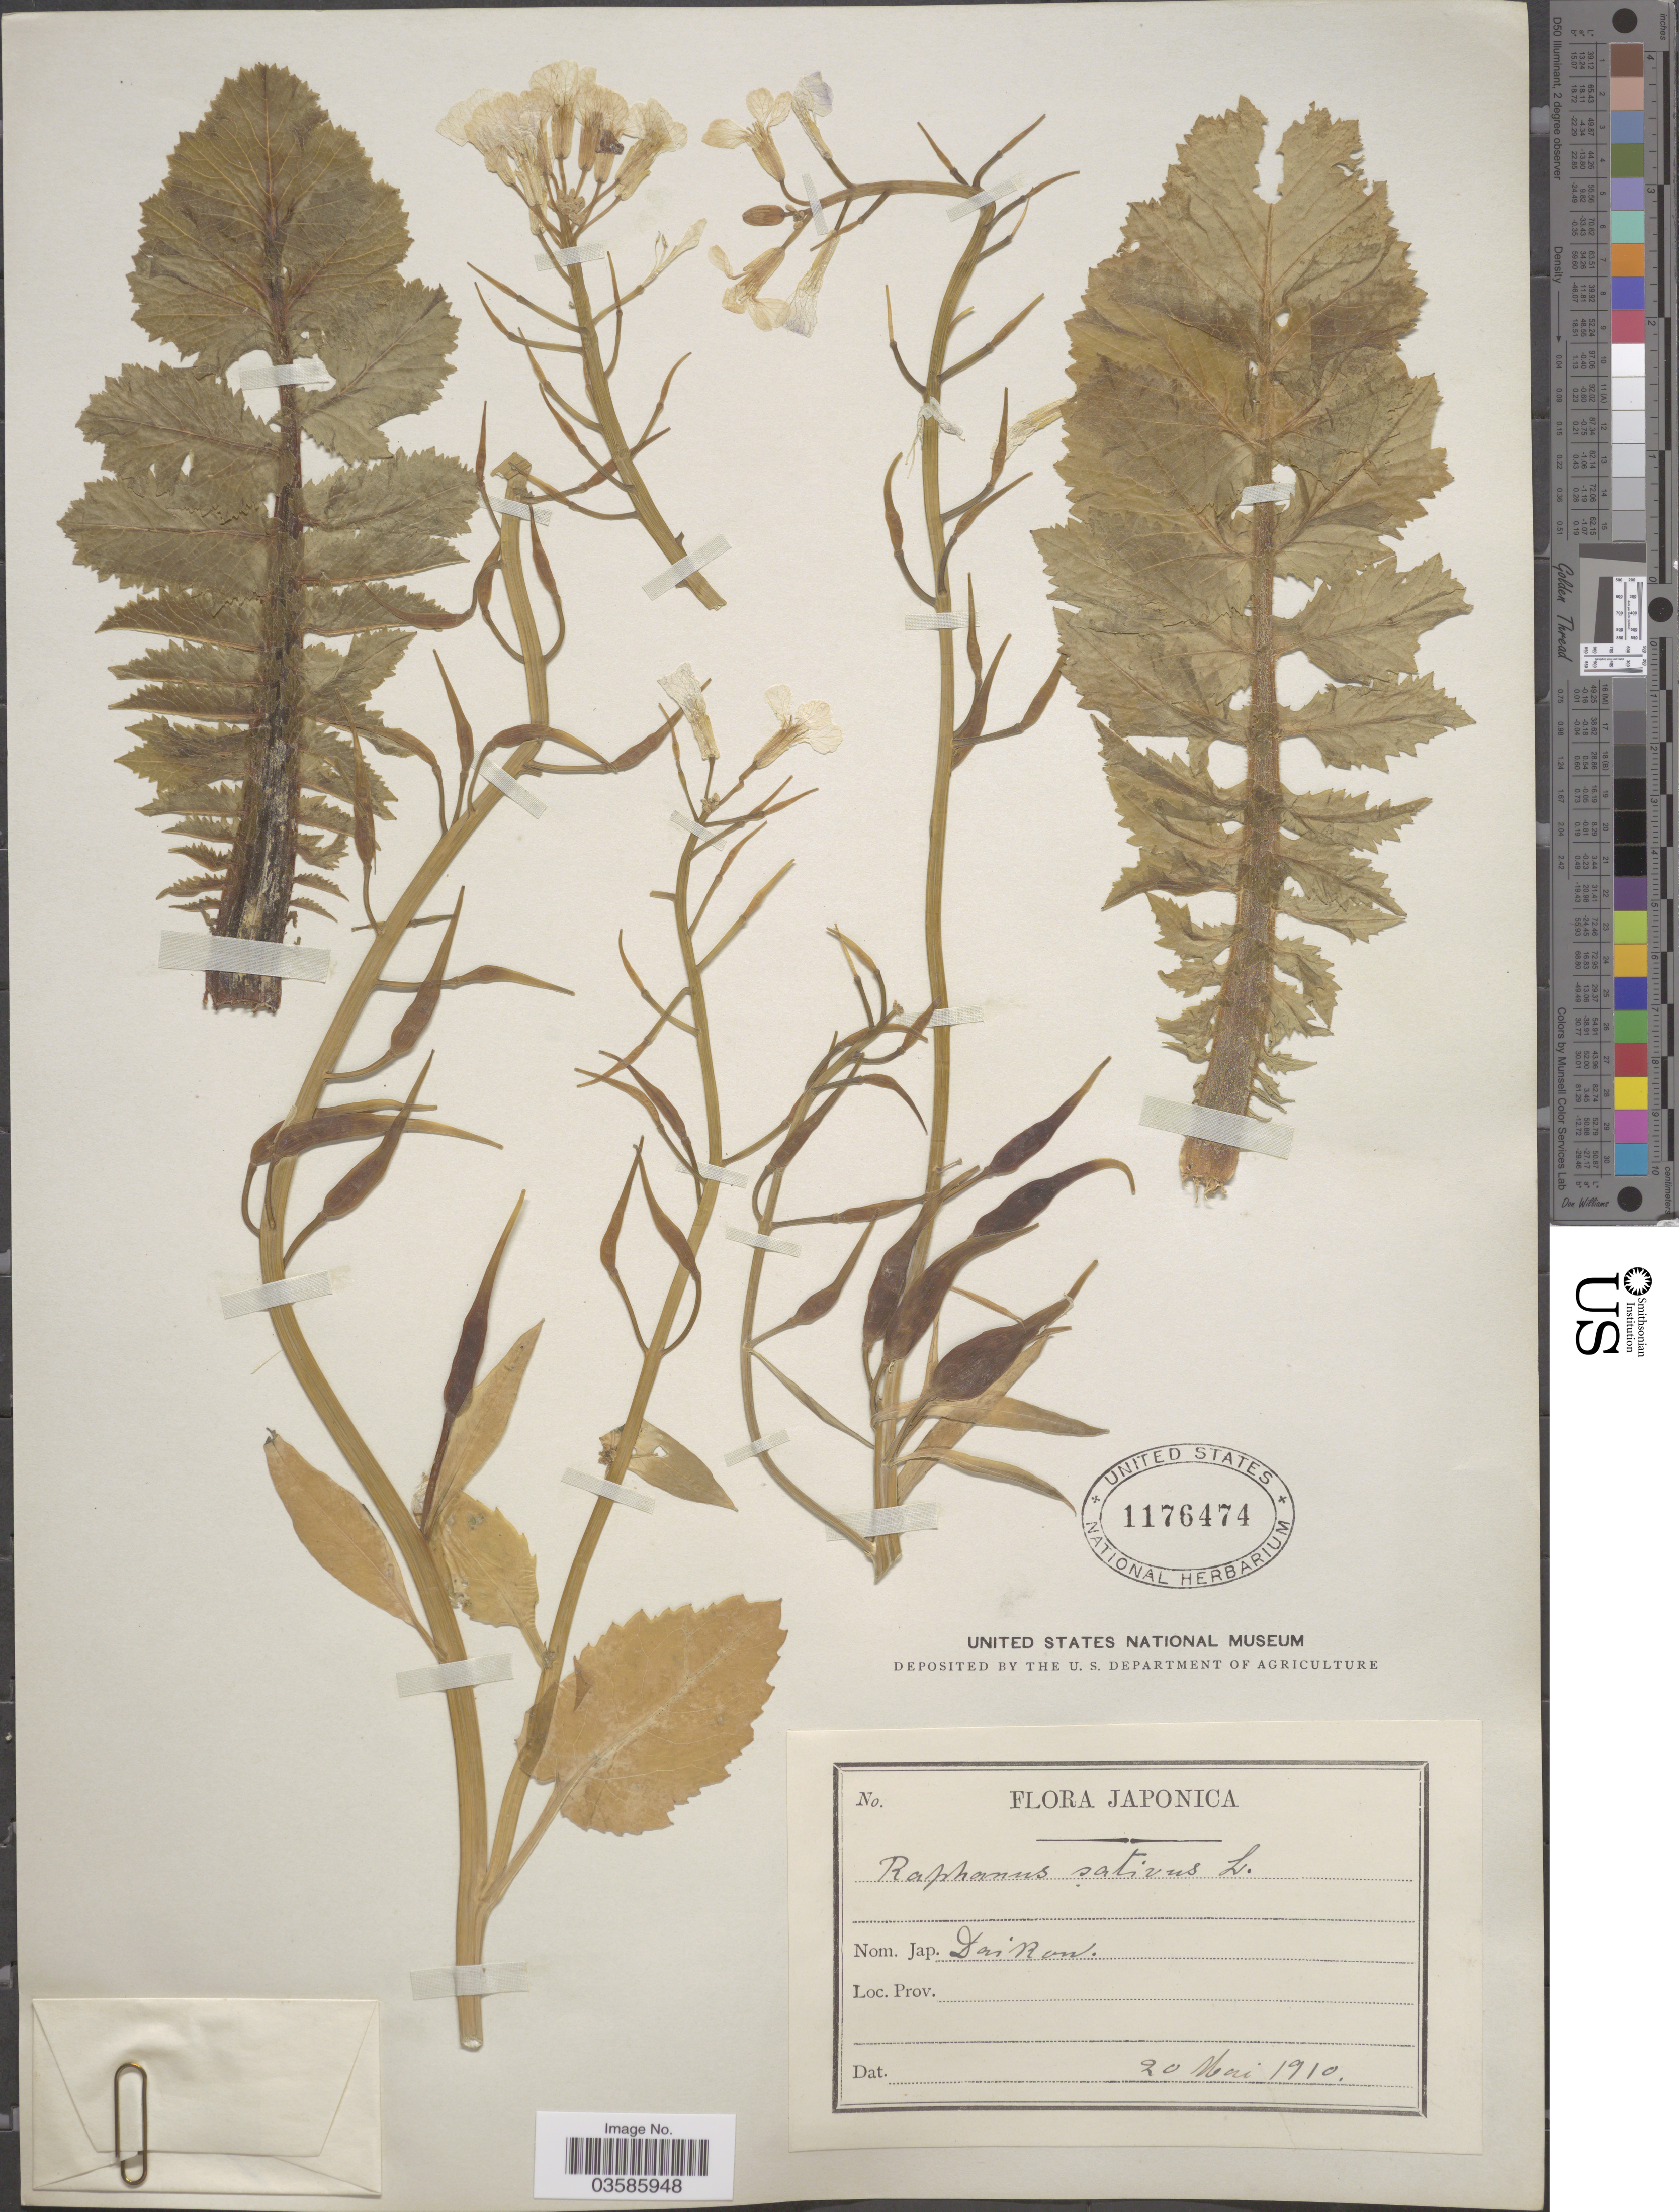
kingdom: Plantae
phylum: Tracheophyta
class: Magnoliopsida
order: Brassicales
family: Brassicaceae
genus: Raphanus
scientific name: Raphanus sativus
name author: L.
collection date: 1910-05-20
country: Japan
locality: Japonica.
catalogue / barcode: US 1176474